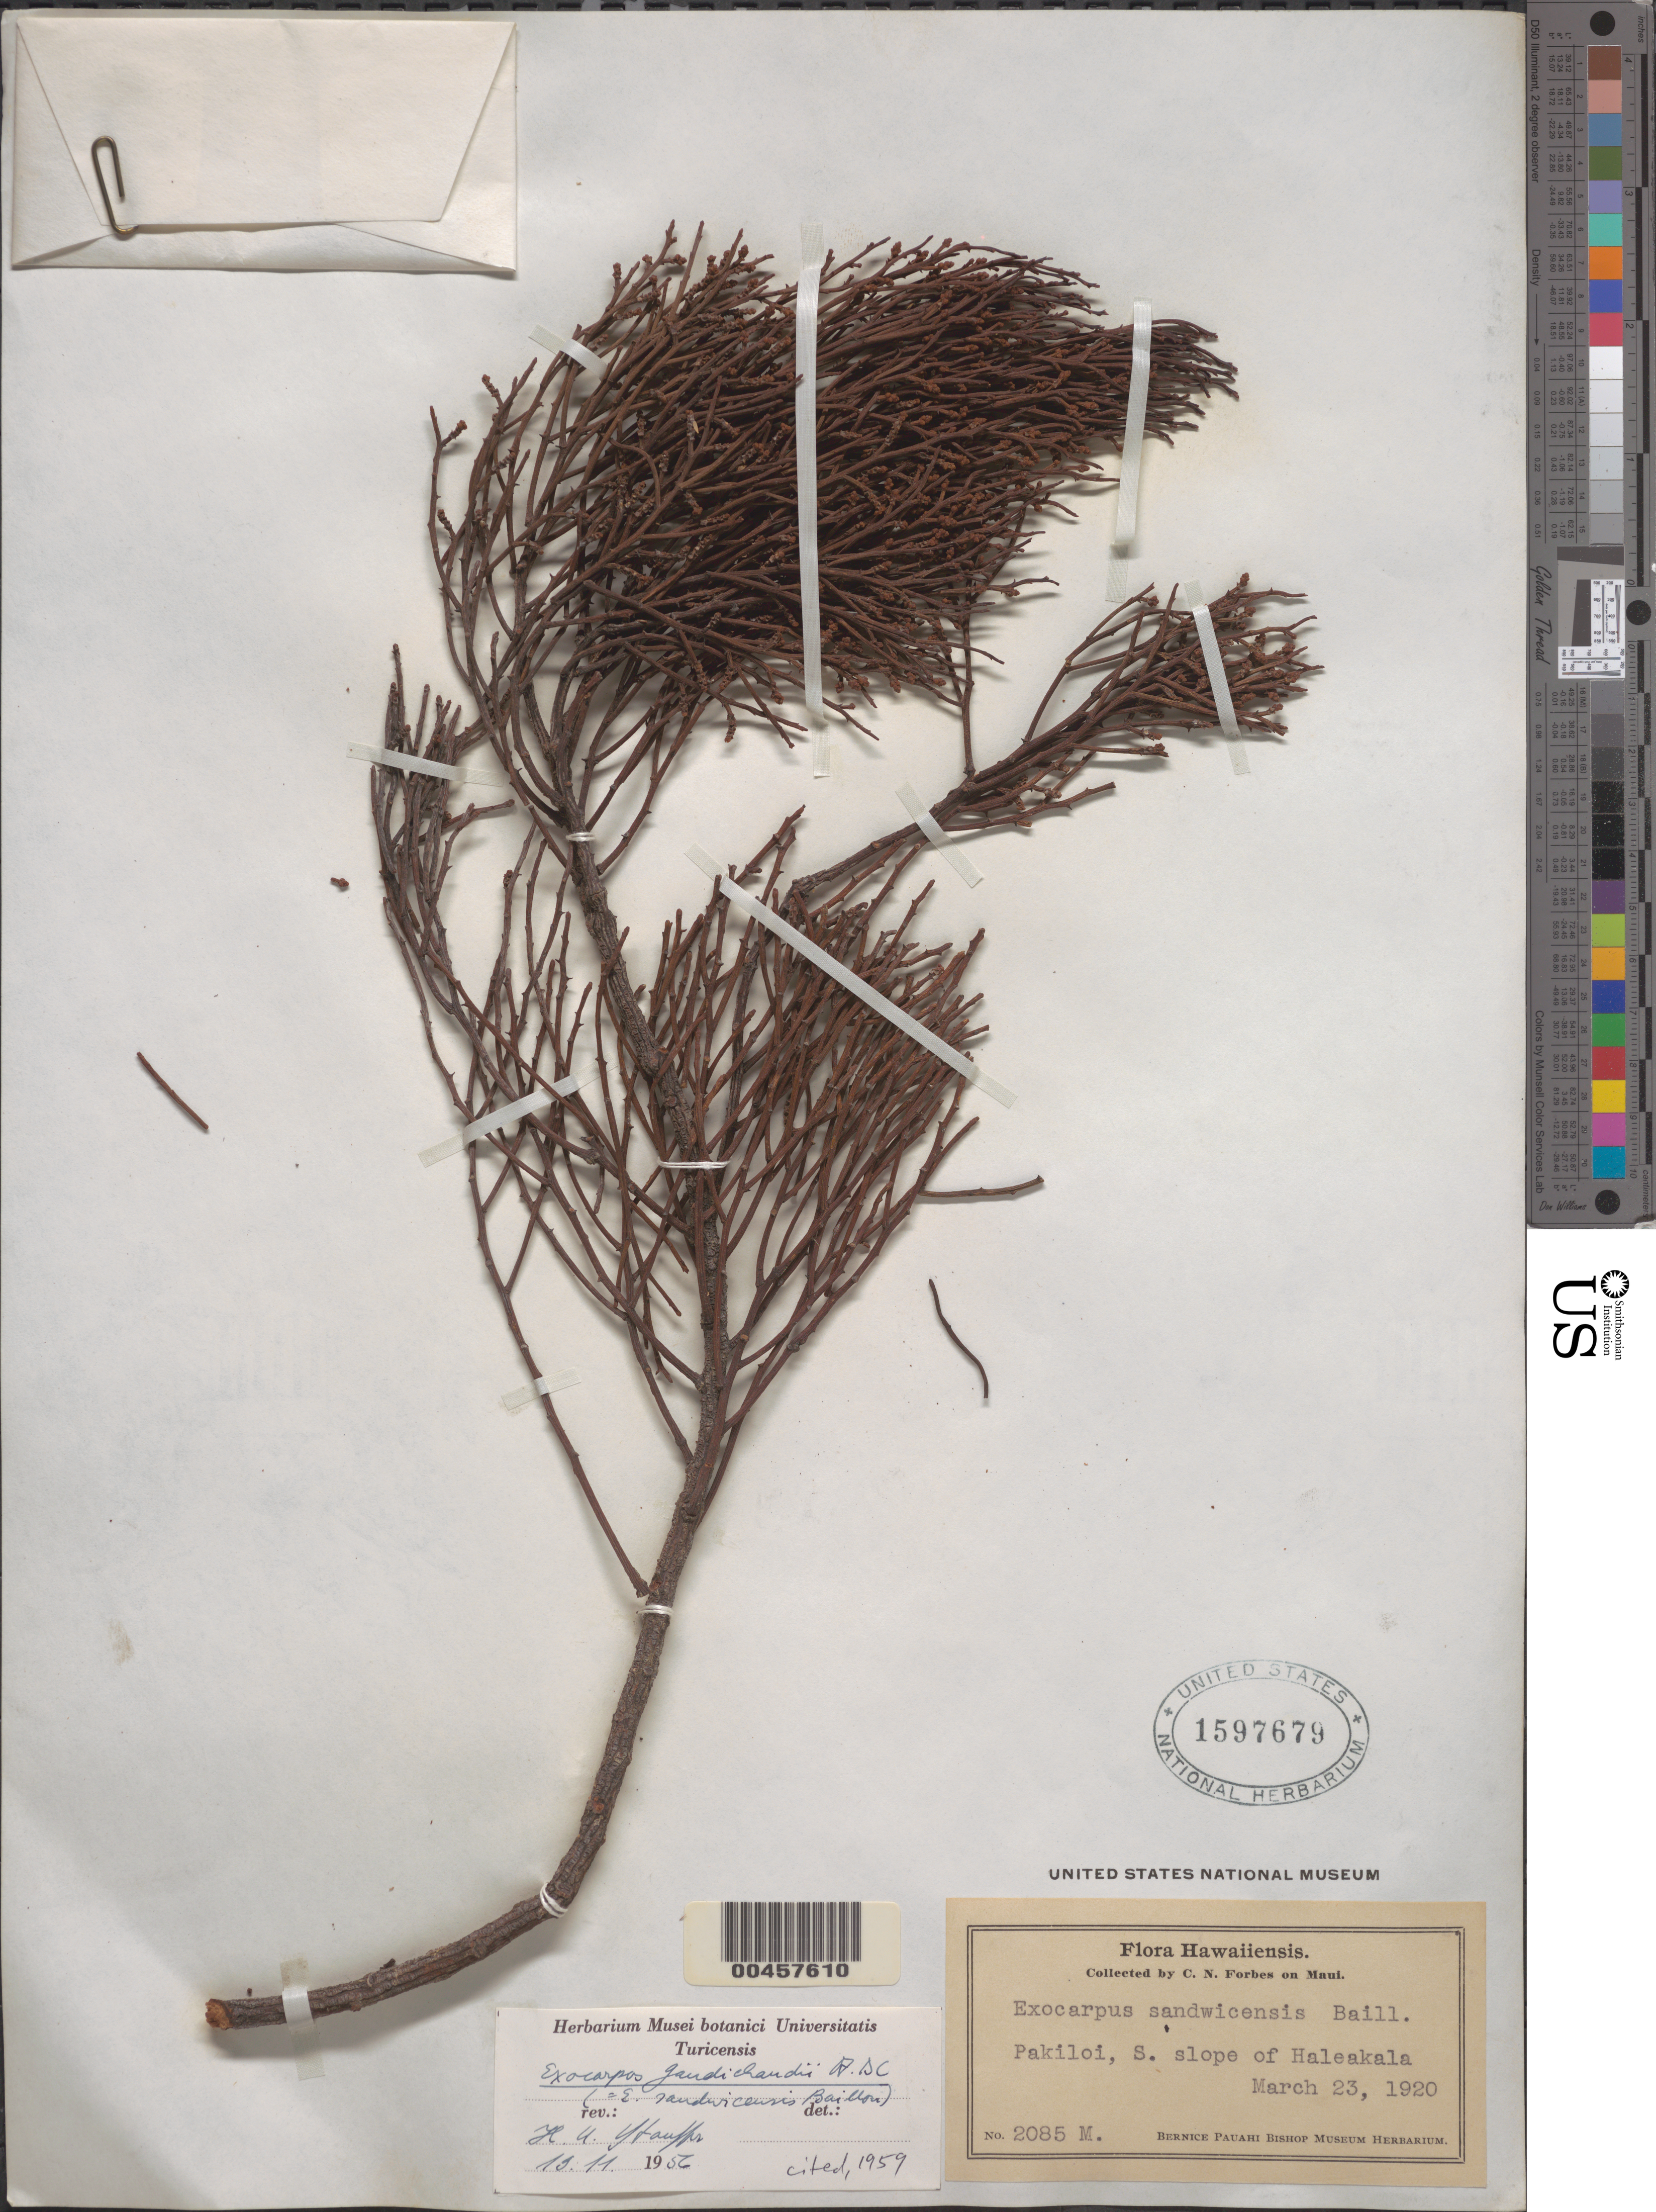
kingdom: Plantae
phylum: Tracheophyta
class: Magnoliopsida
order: Santalales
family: Santalaceae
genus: Exocarpos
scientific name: Exocarpos gaudichaudii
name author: A. DC.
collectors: C. N. Forbes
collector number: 2085.M.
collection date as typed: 23 Mar 1920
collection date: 1920-03-23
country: United States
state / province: Hawaii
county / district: Maui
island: Maui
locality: Pakiloi, S slope of Haleakala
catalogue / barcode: US 1597679